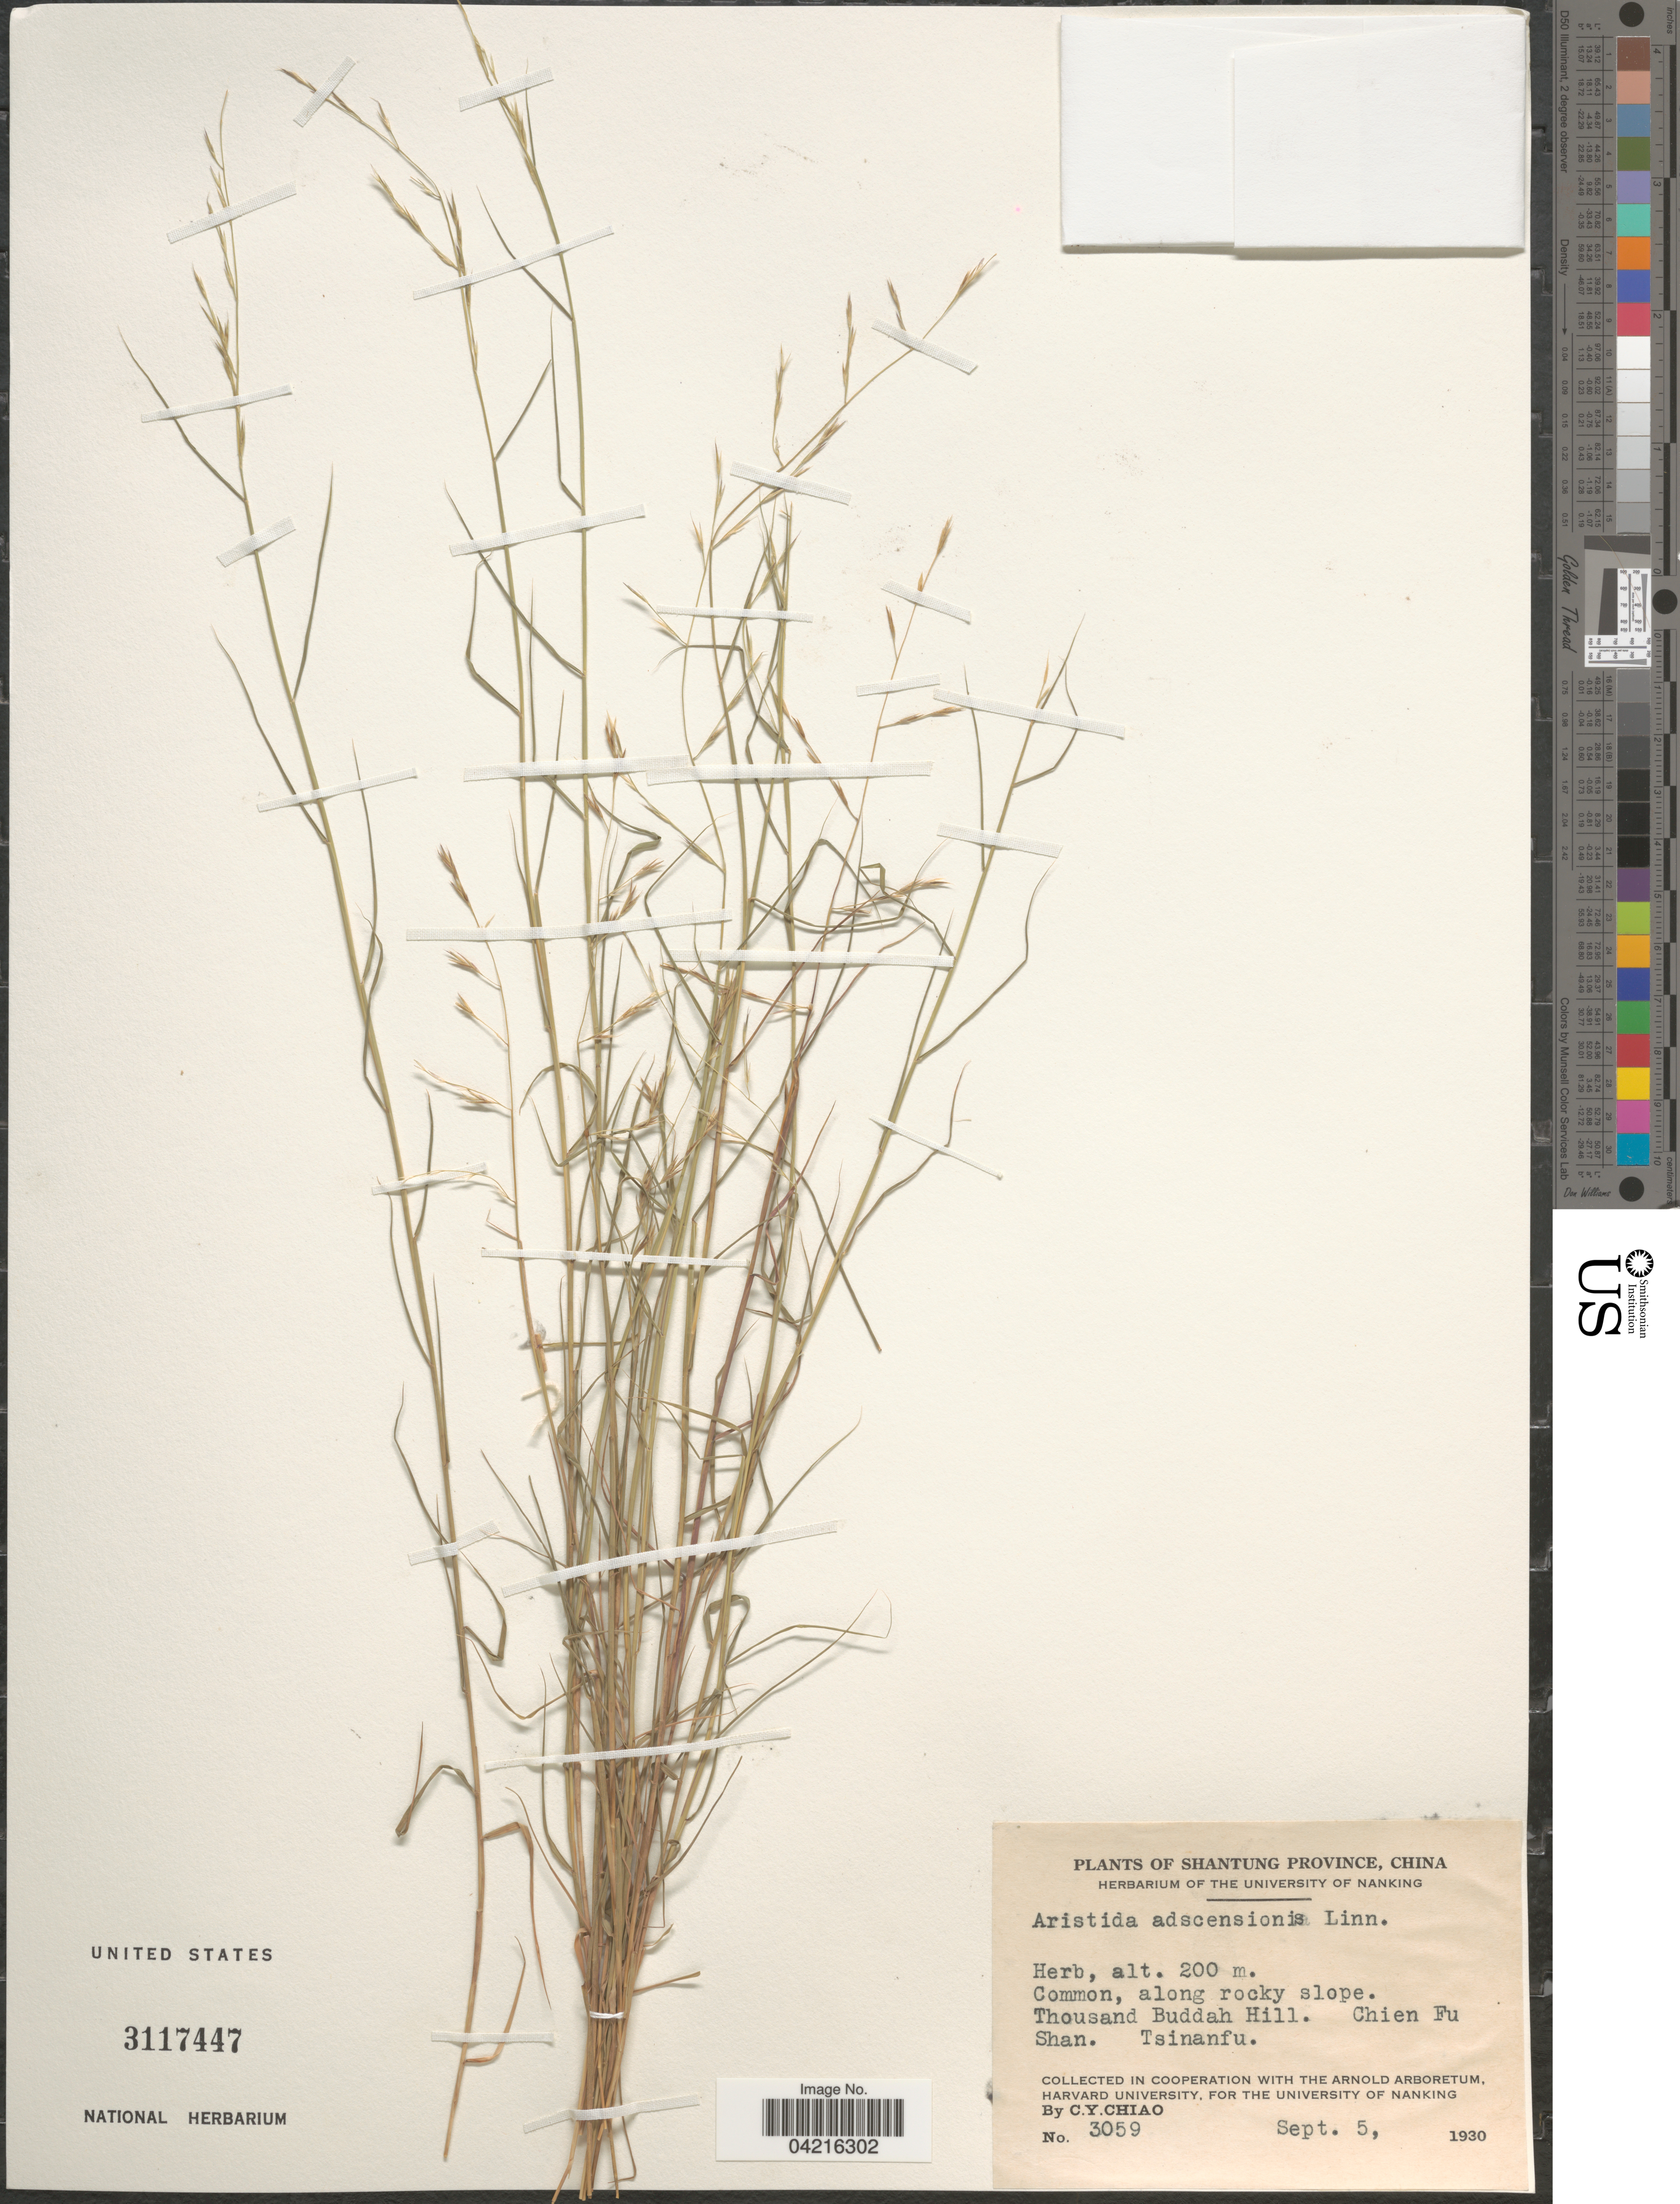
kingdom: Plantae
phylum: Tracheophyta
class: Liliopsida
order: Poales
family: Poaceae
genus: Aristida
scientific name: Aristida adscensionis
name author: L.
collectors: C. Y. Chiao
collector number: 3059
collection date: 1930-09-05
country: China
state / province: Shandong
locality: Shantung Province. Common, along rocky slope. Thousand Buddah Hill. Chien Fu Shan. Tsinanfu.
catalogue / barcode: US 3117447